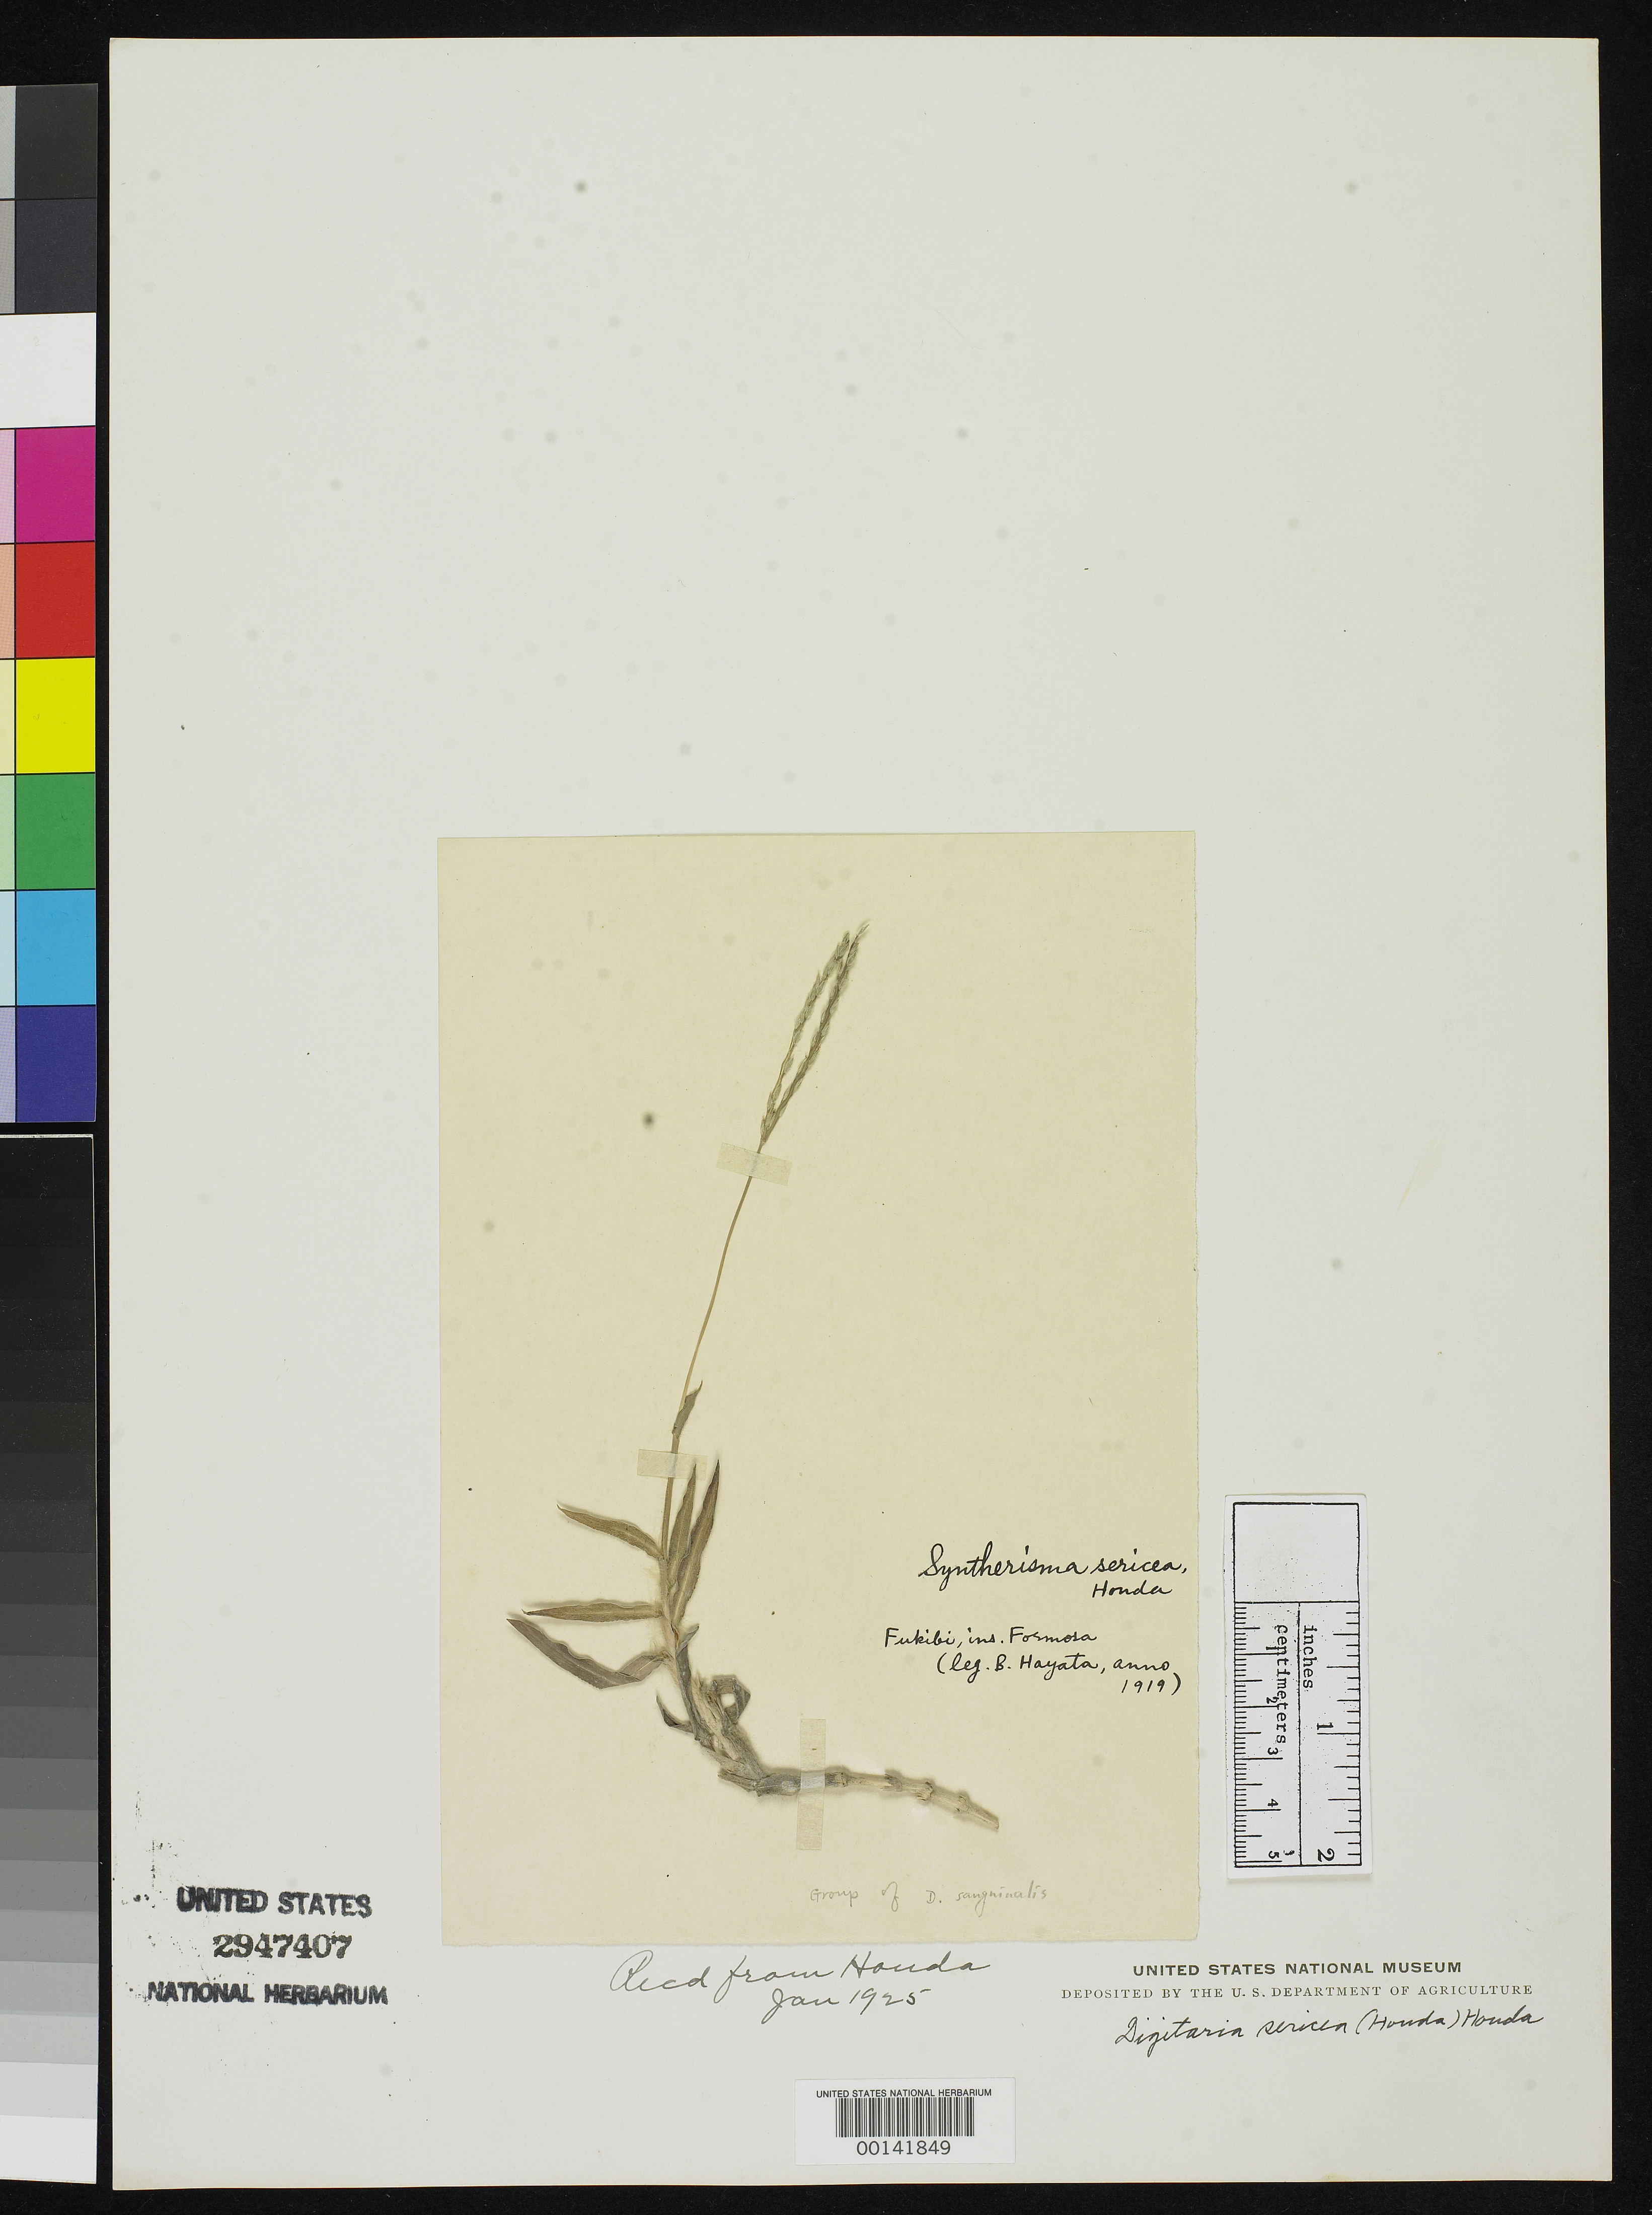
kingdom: Plantae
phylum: Tracheophyta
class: Liliopsida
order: Poales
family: Poaceae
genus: Syntherisma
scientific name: Syntherisma sericea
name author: Honda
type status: Syntype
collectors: B. Hayata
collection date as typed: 1919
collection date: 1919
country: Taiwan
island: Taiwan [Formosa]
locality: Fukibi.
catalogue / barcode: US 2947407